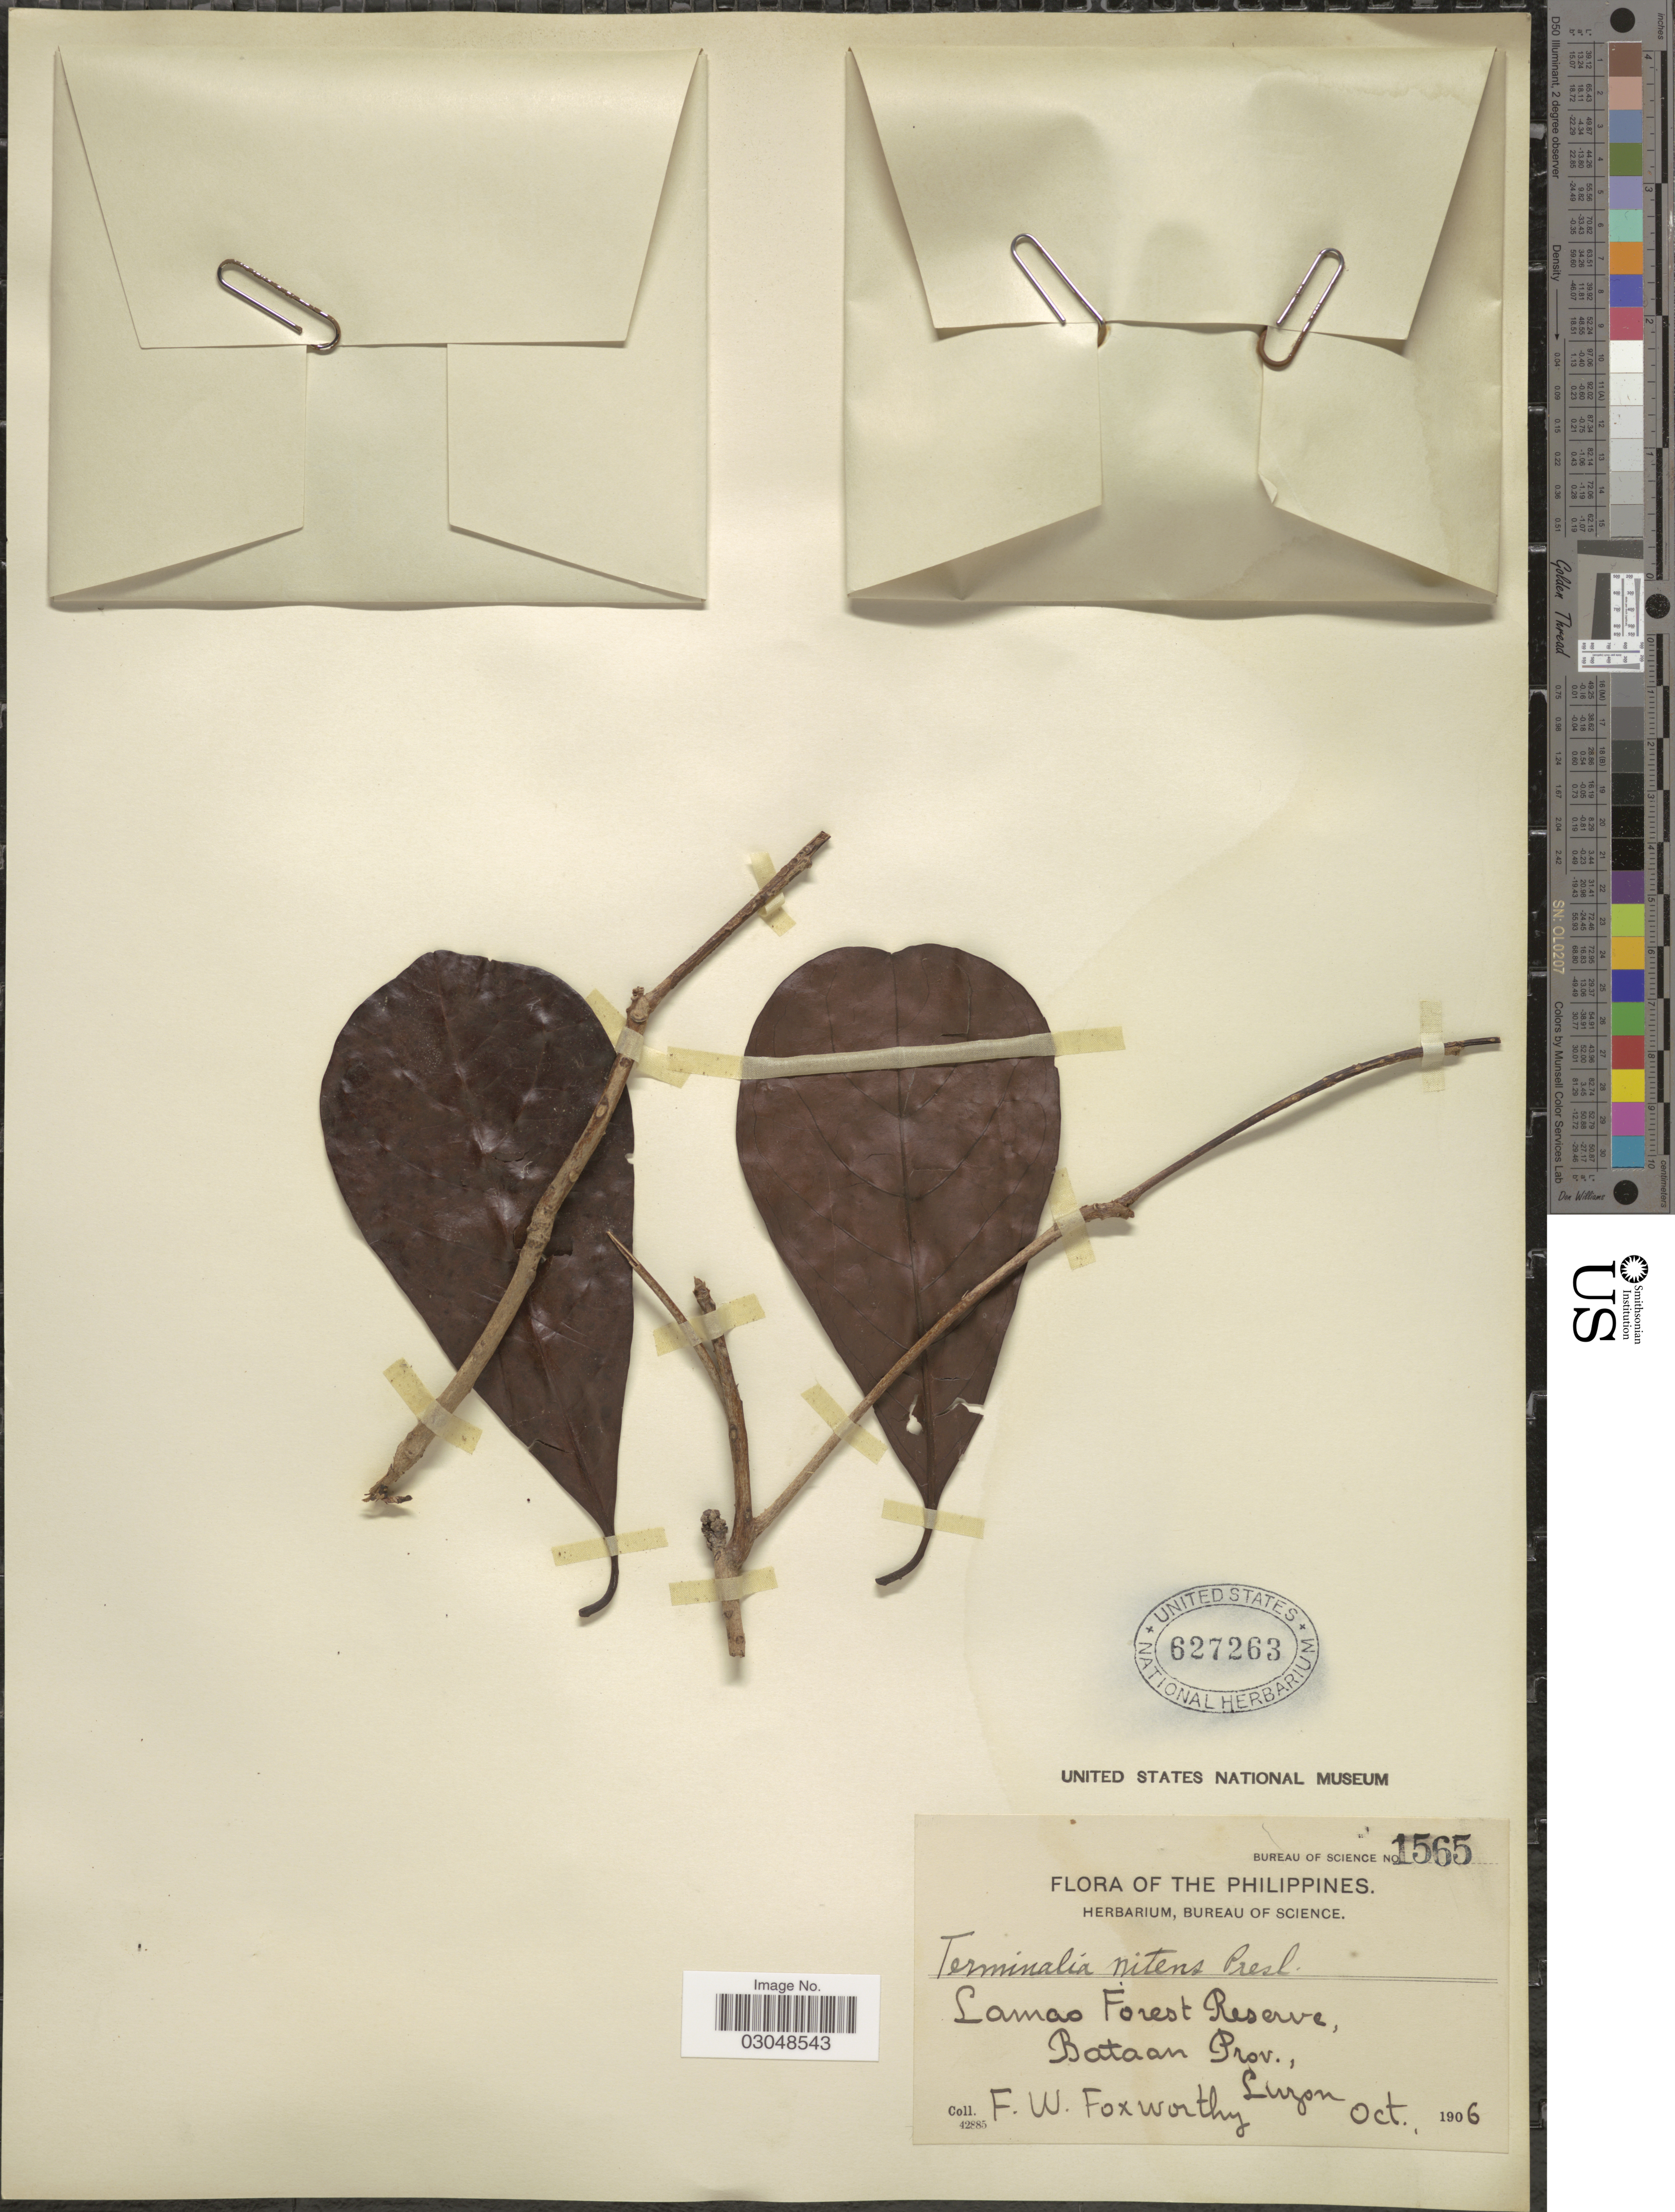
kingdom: Plantae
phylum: Tracheophyta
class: Magnoliopsida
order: Myrtales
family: Combretaceae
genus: Terminalia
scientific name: Terminalia nitens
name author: J. Presl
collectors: F. W. Foxworthy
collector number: Bureau of science 1565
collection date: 1906-10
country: Philippines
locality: Lamao Forest Reserve, Bataan Prov., Luzon.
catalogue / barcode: US 627263